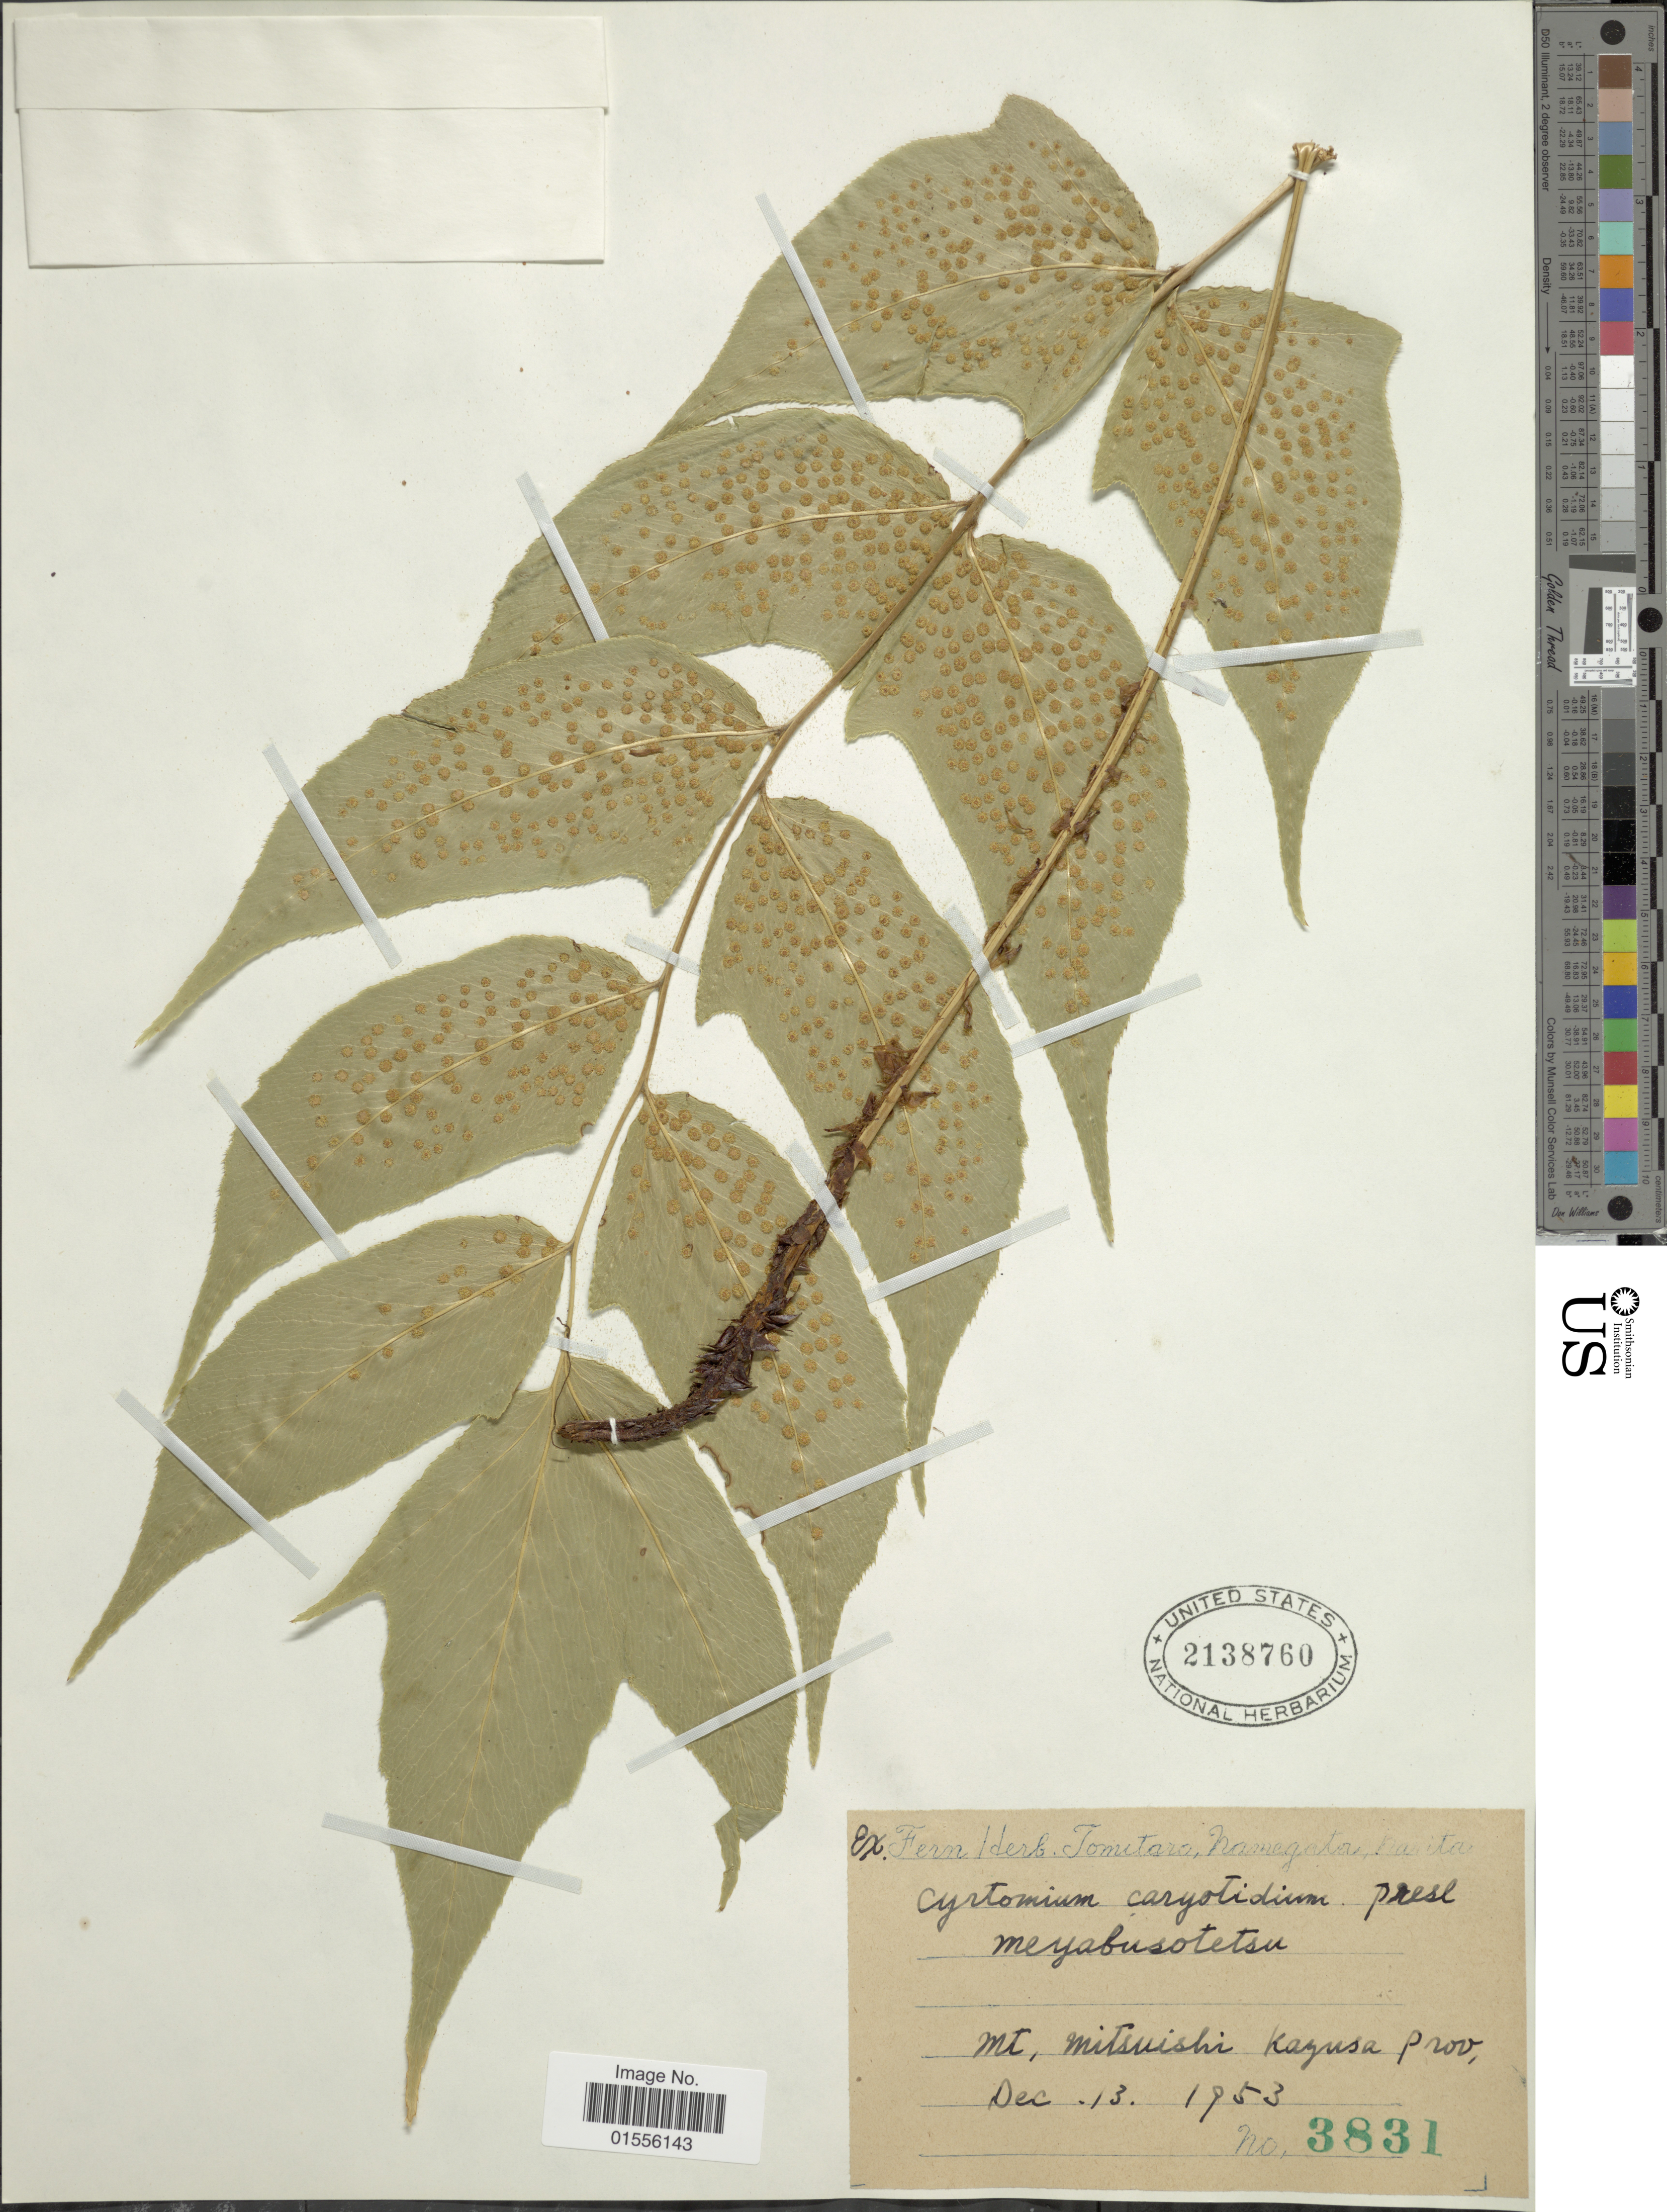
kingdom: Plantae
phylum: Tracheophyta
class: Polypodiopsida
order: Polypodiales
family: Dryopteridaceae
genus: Cyrtomium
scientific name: Cyrtomium caryotideum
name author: (Wall. ex Hook. & Grev.) C. Presl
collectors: ex herb. Tomitaro Namegata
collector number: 3831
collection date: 1953-12-13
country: Japan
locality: Mt Mitsuishi, Kayusa Prov.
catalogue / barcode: US 2138760